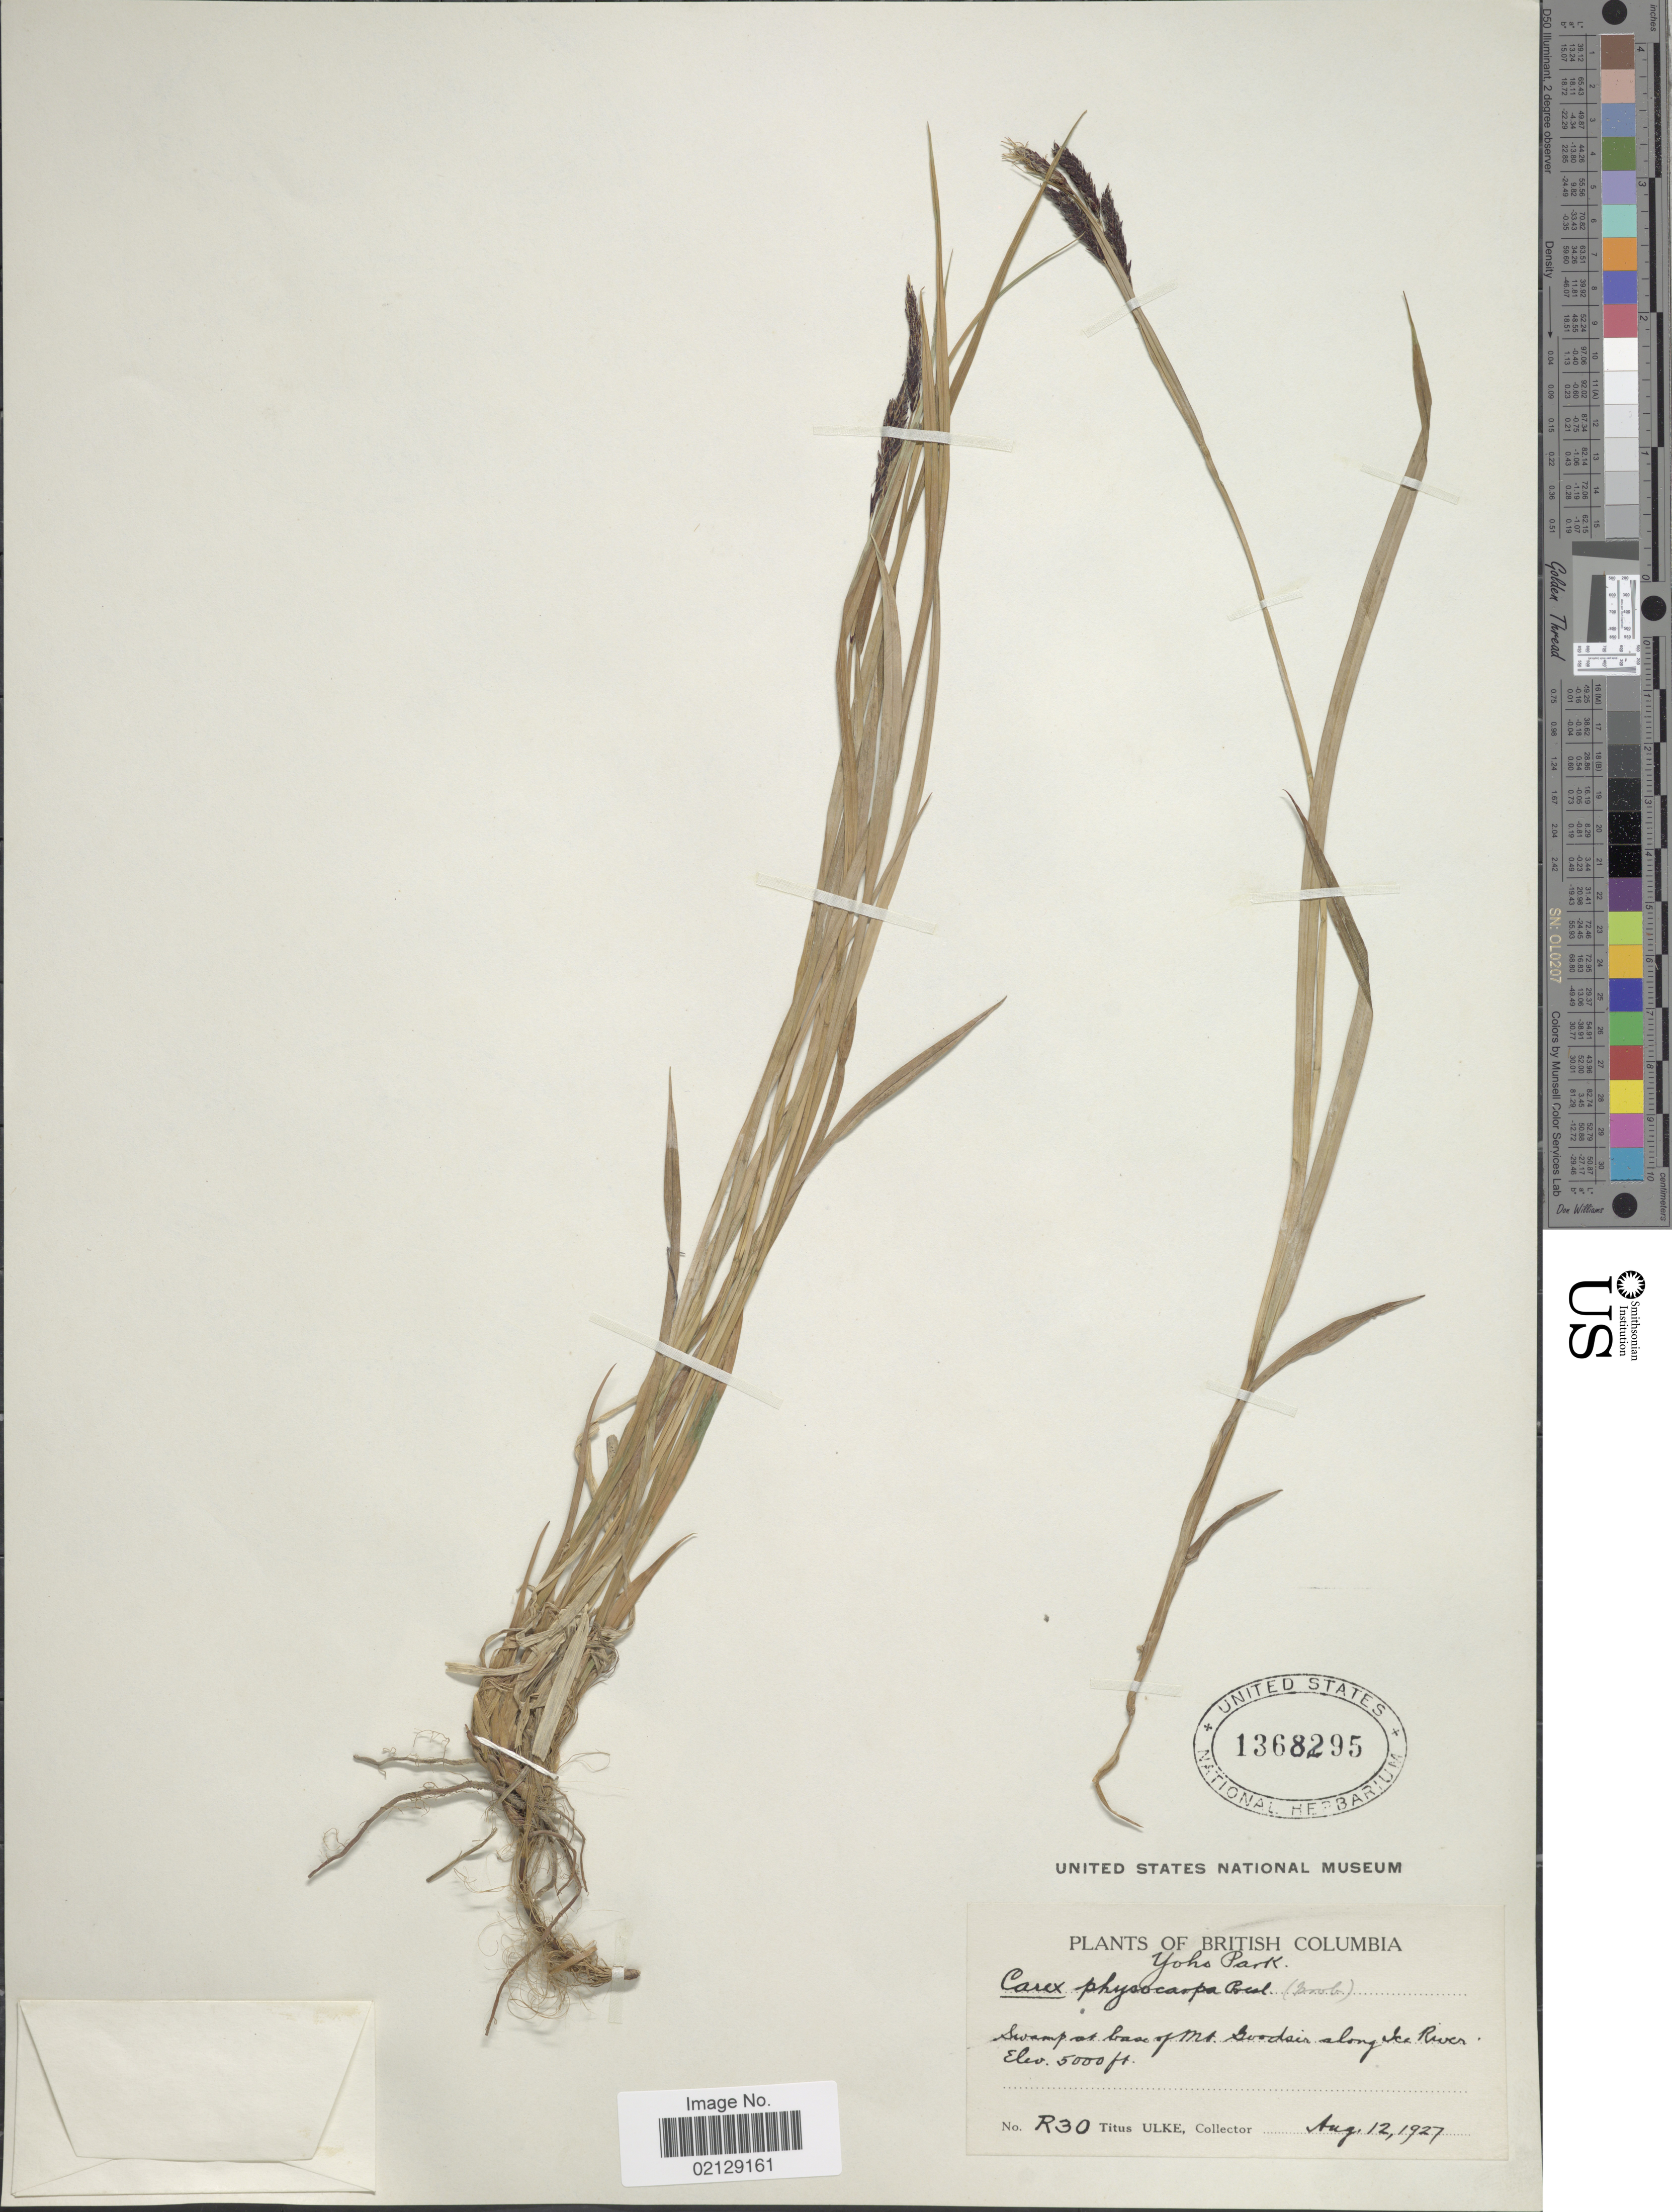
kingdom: Plantae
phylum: Tracheophyta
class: Liliopsida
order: Poales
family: Cyperaceae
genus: Carex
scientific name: Carex saxatilis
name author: L.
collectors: T. Ulke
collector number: R30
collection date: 1927-08-12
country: Canada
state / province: British Columbia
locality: Yoho Park. Swamp at base of Mt. Goodsir along Ice River.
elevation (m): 1524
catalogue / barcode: US 1368295